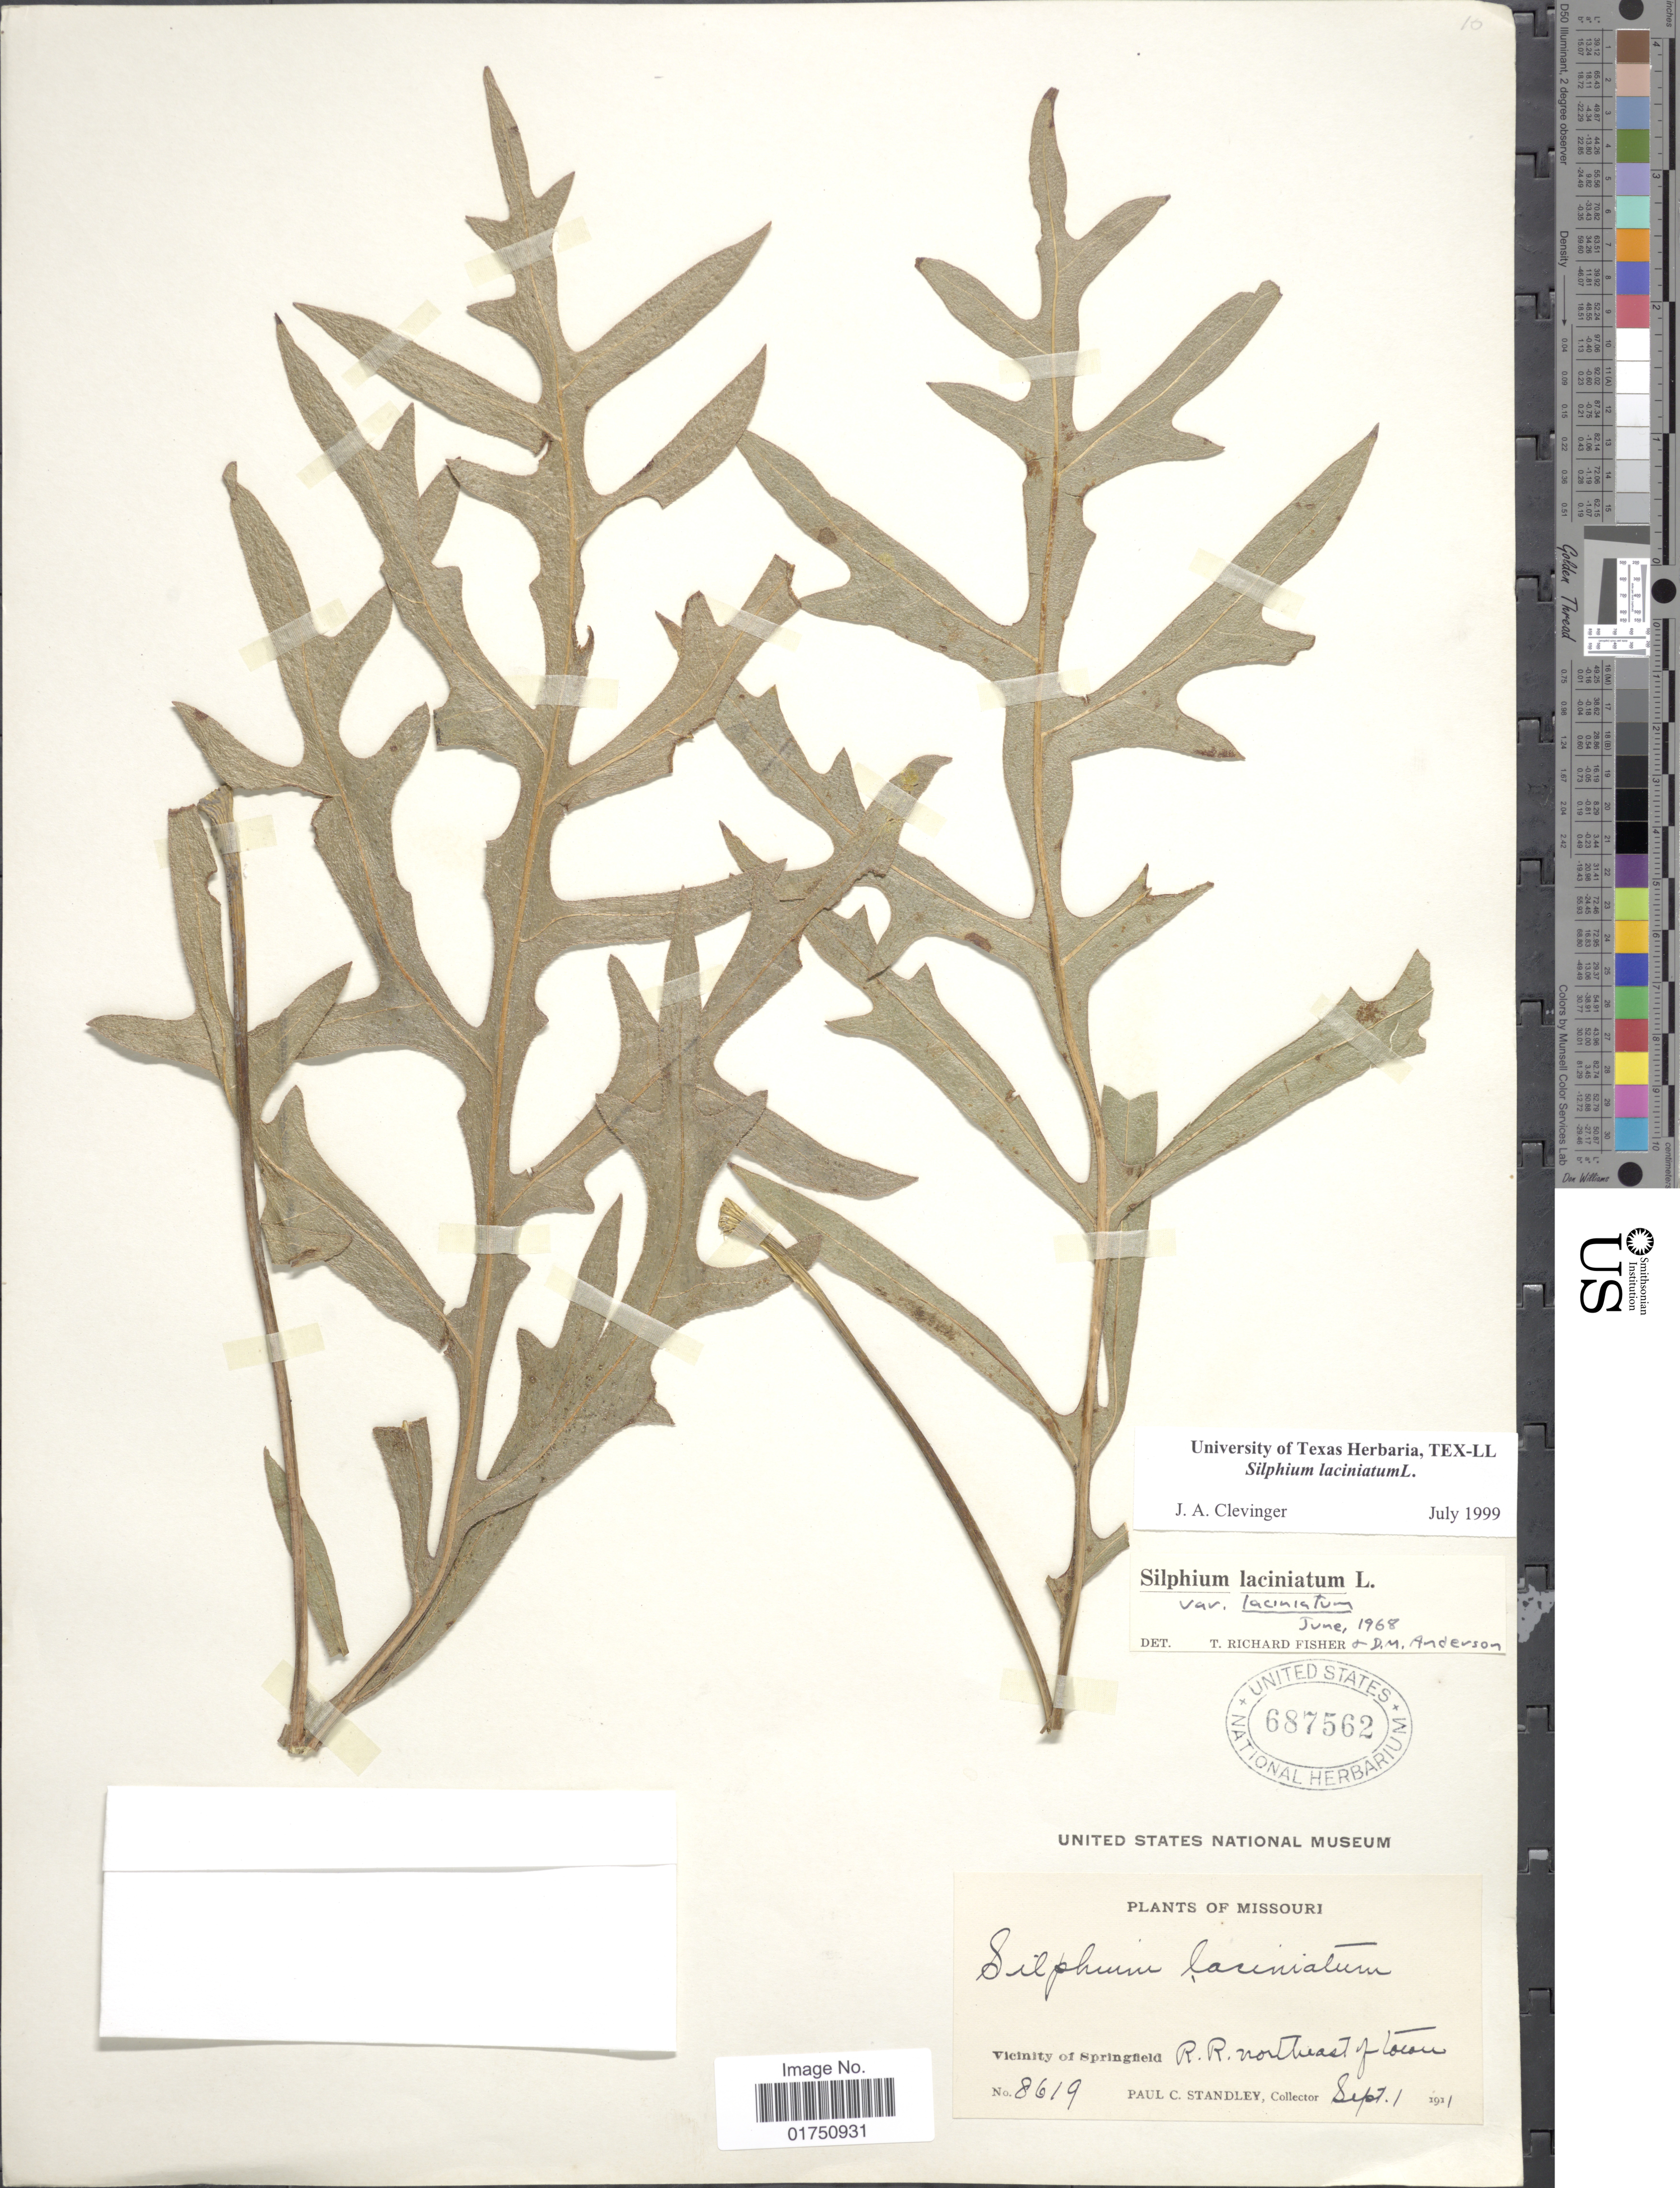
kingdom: Plantae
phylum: Tracheophyta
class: Magnoliopsida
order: Asterales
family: Asteraceae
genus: Silphium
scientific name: Silphium laciniatum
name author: L.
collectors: P. C. Standley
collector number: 8619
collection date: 1911-09-01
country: United States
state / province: Missouri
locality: Vicinity of Springfield. R.R. northeast of town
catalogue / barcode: US 687562